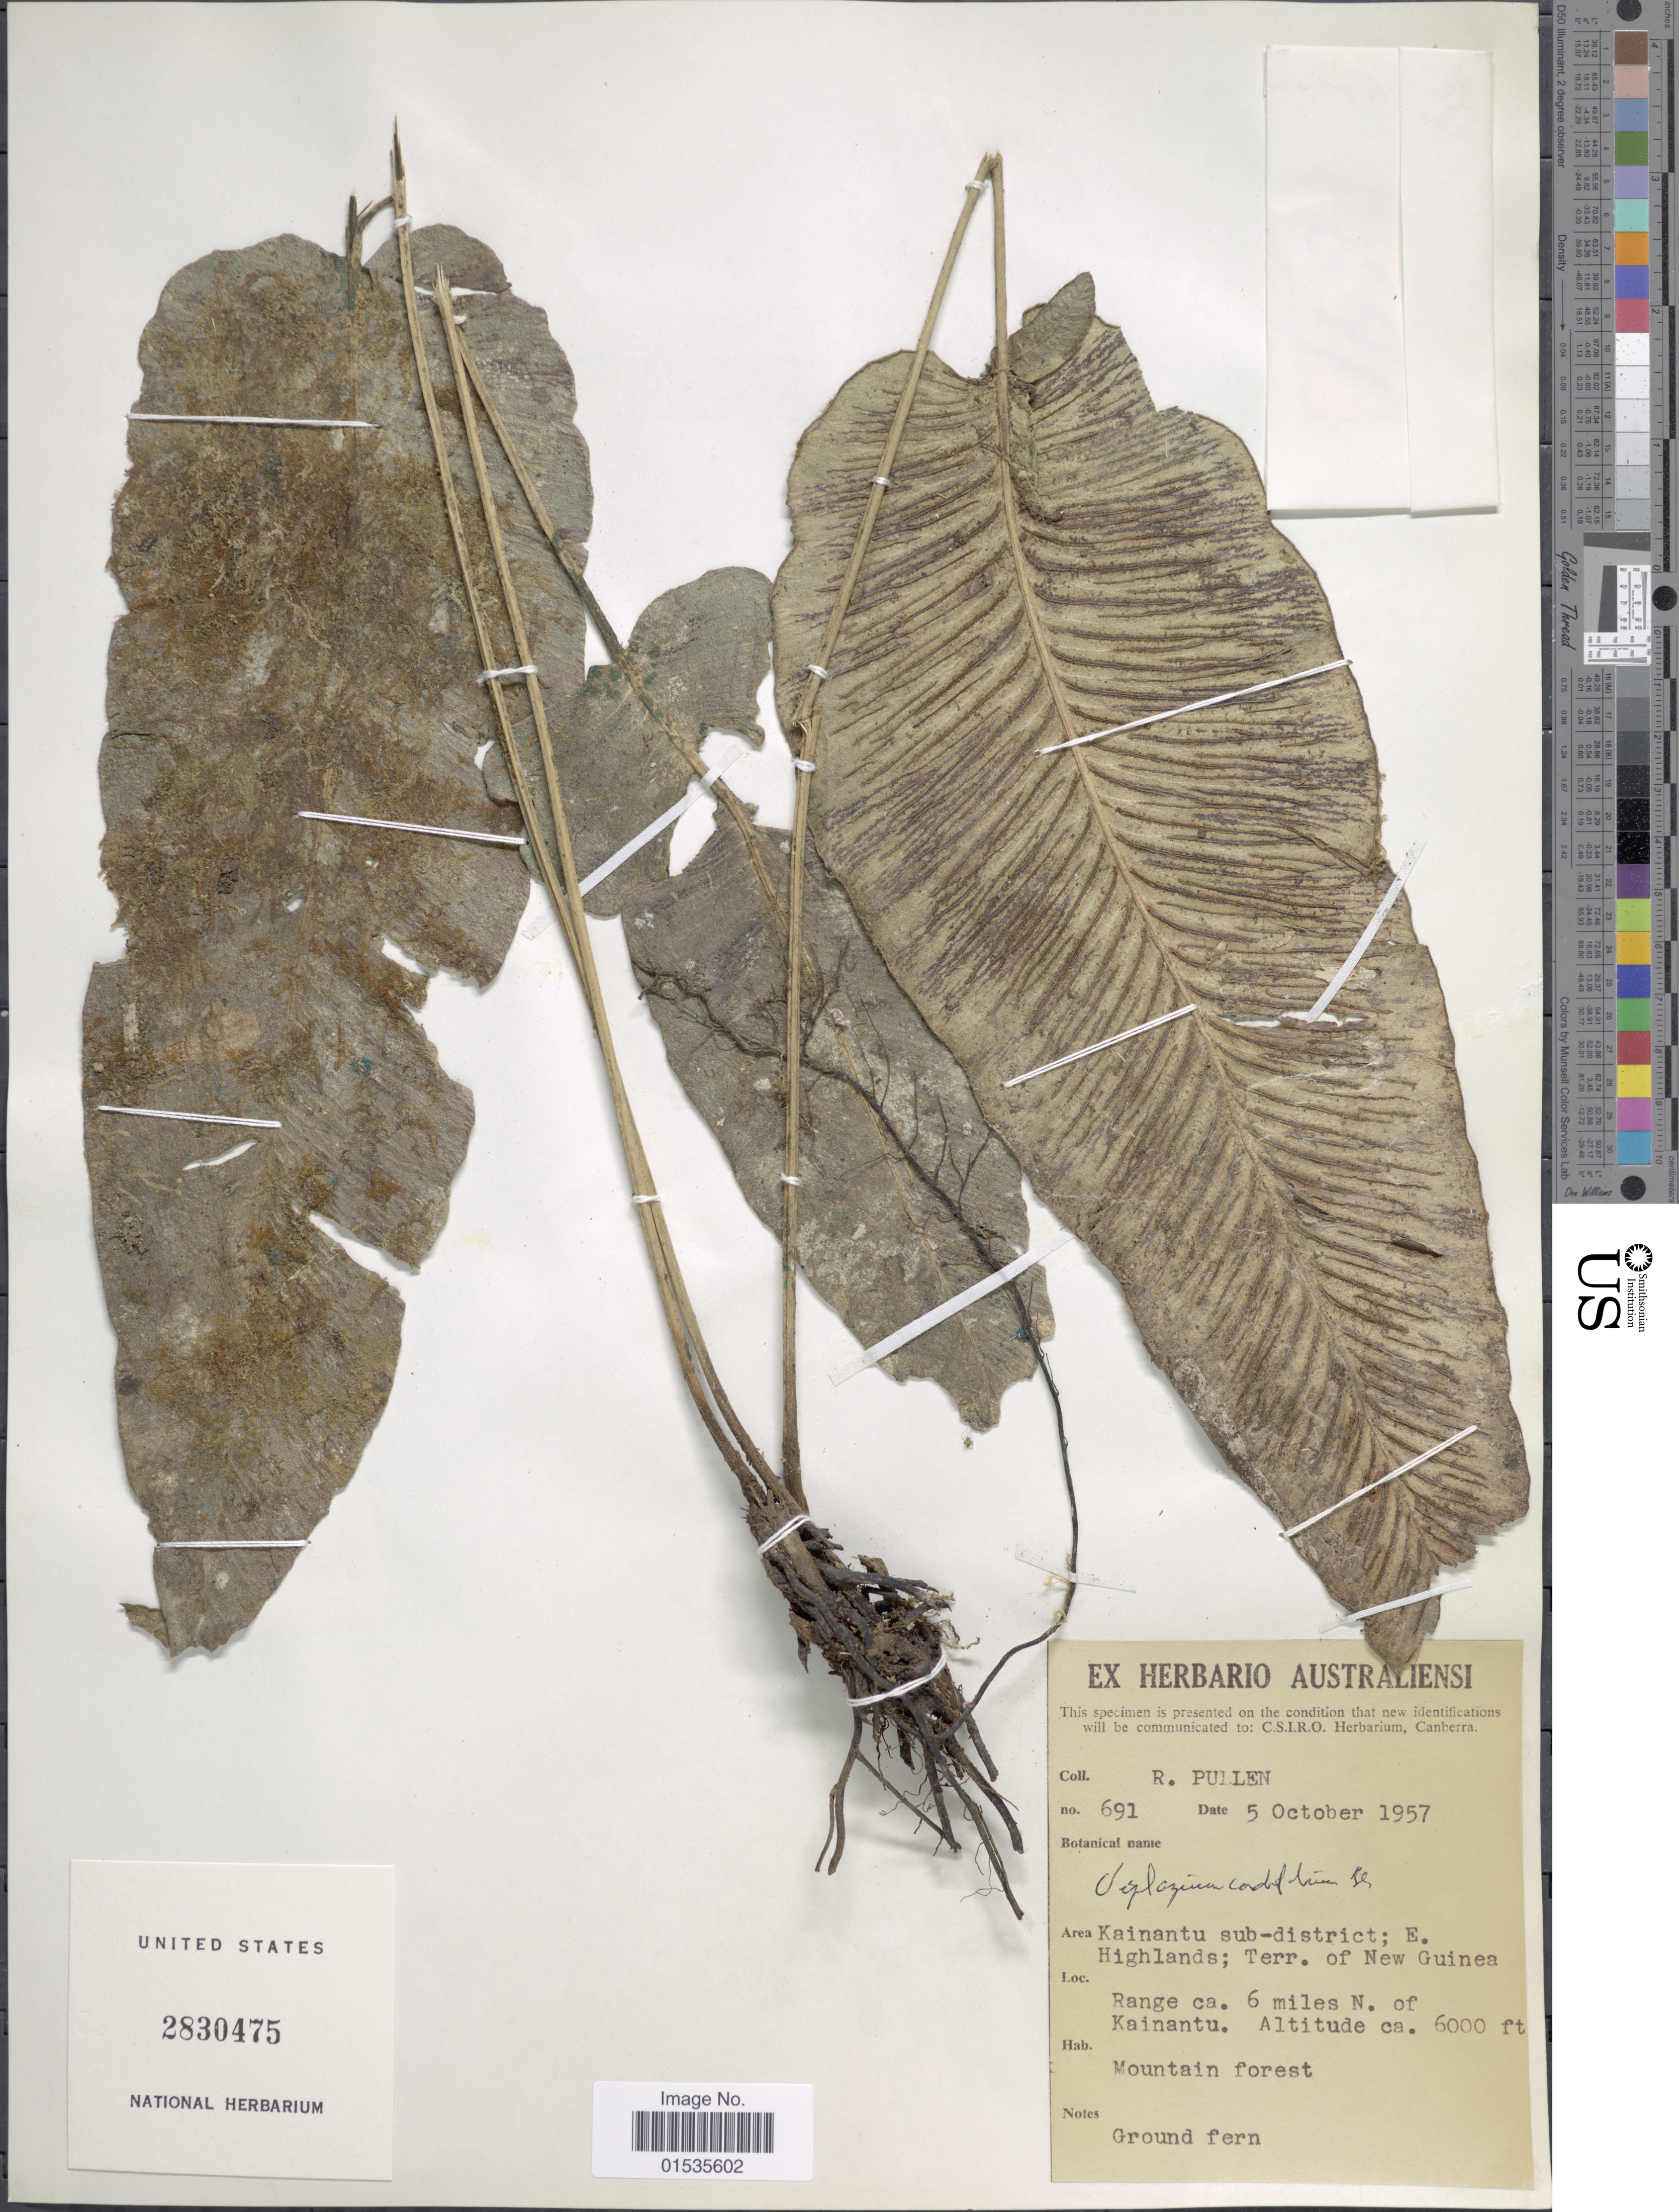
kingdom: Plantae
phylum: Tracheophyta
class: Polypodiopsida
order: Polypodiales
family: Athyriaceae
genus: Diplazium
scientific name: Diplazium cordifolium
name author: Blume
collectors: R. Pullen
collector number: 691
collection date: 1957-10-05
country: Papua New Guinea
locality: Kainantu Sub-district: E Highlands; Terr. of New Guinea, Range ca. 6 miles N of Kainantu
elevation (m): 1829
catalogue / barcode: US 2830475